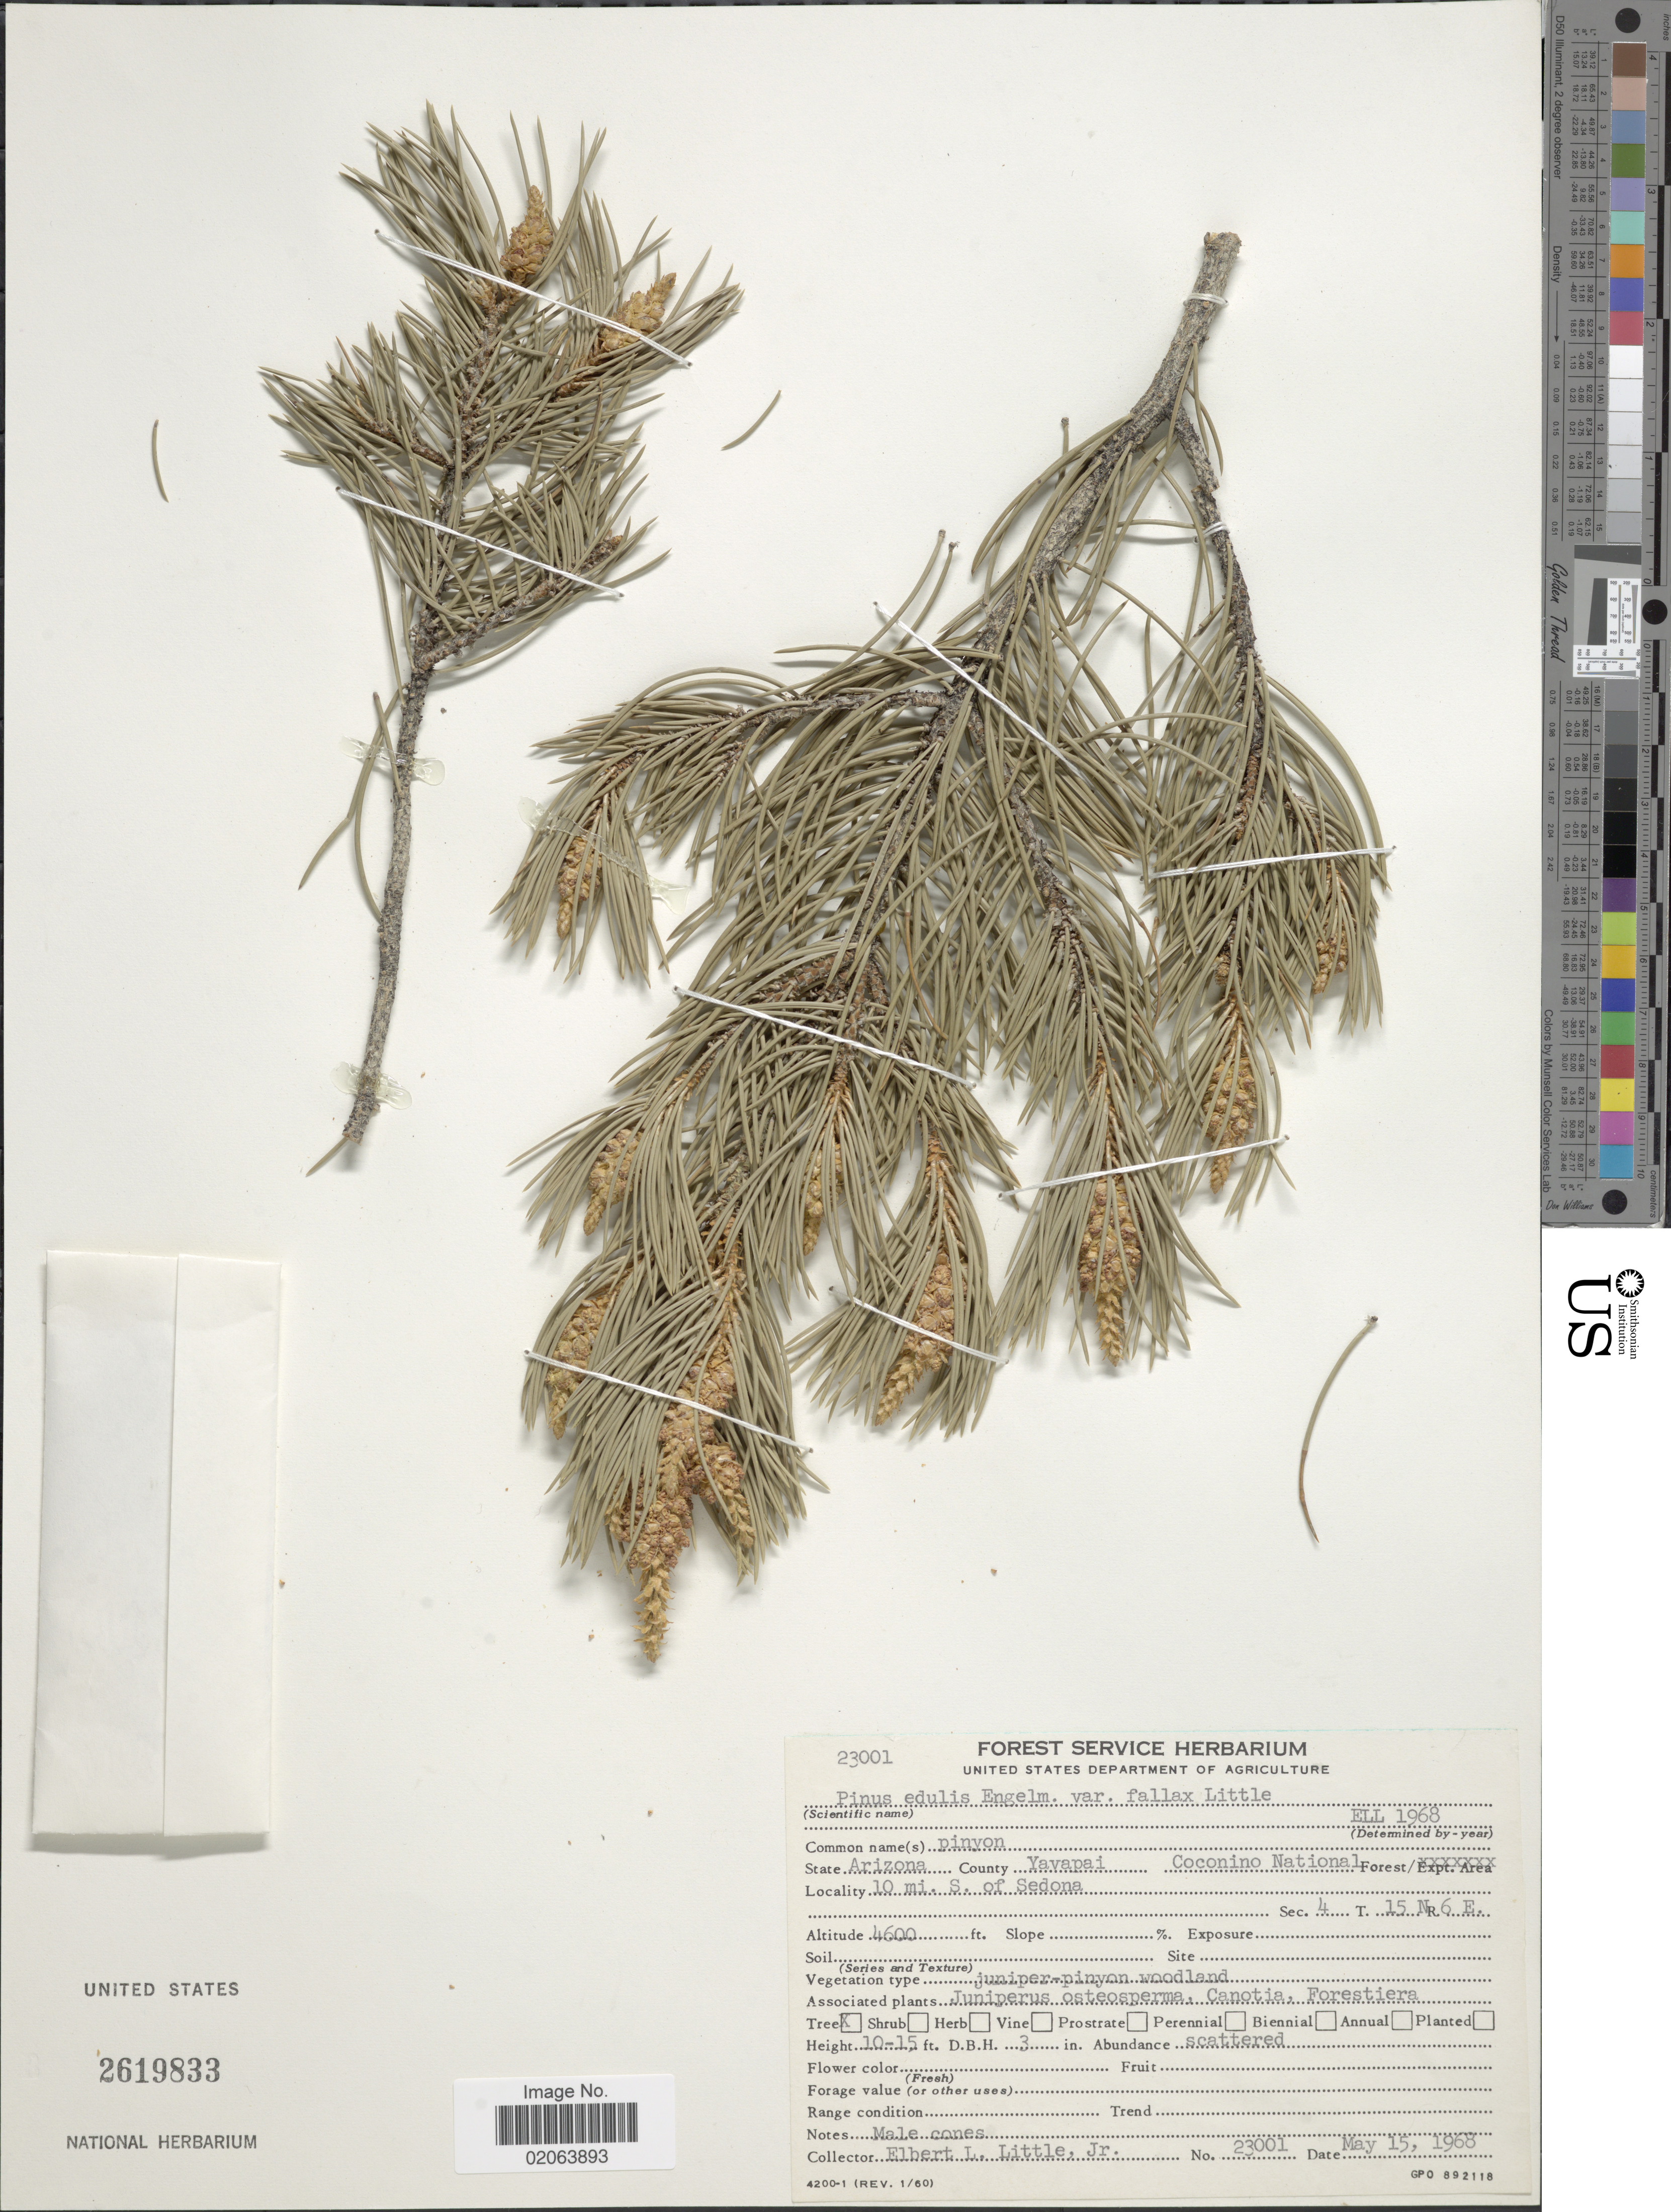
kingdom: Plantae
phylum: Tracheophyta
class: Pinopsida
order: Pinales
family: Pinaceae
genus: Pinus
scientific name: Pinus edulis var. fallax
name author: Little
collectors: E. L. Little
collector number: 23001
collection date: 1968-05-15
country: United States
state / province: Arizona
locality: County Yavapai. Coconino National Forest. 10 mi. S. of Sedona. Sec. 4 T. 15 N. R. 6 E.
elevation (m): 1402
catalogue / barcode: US 2619833